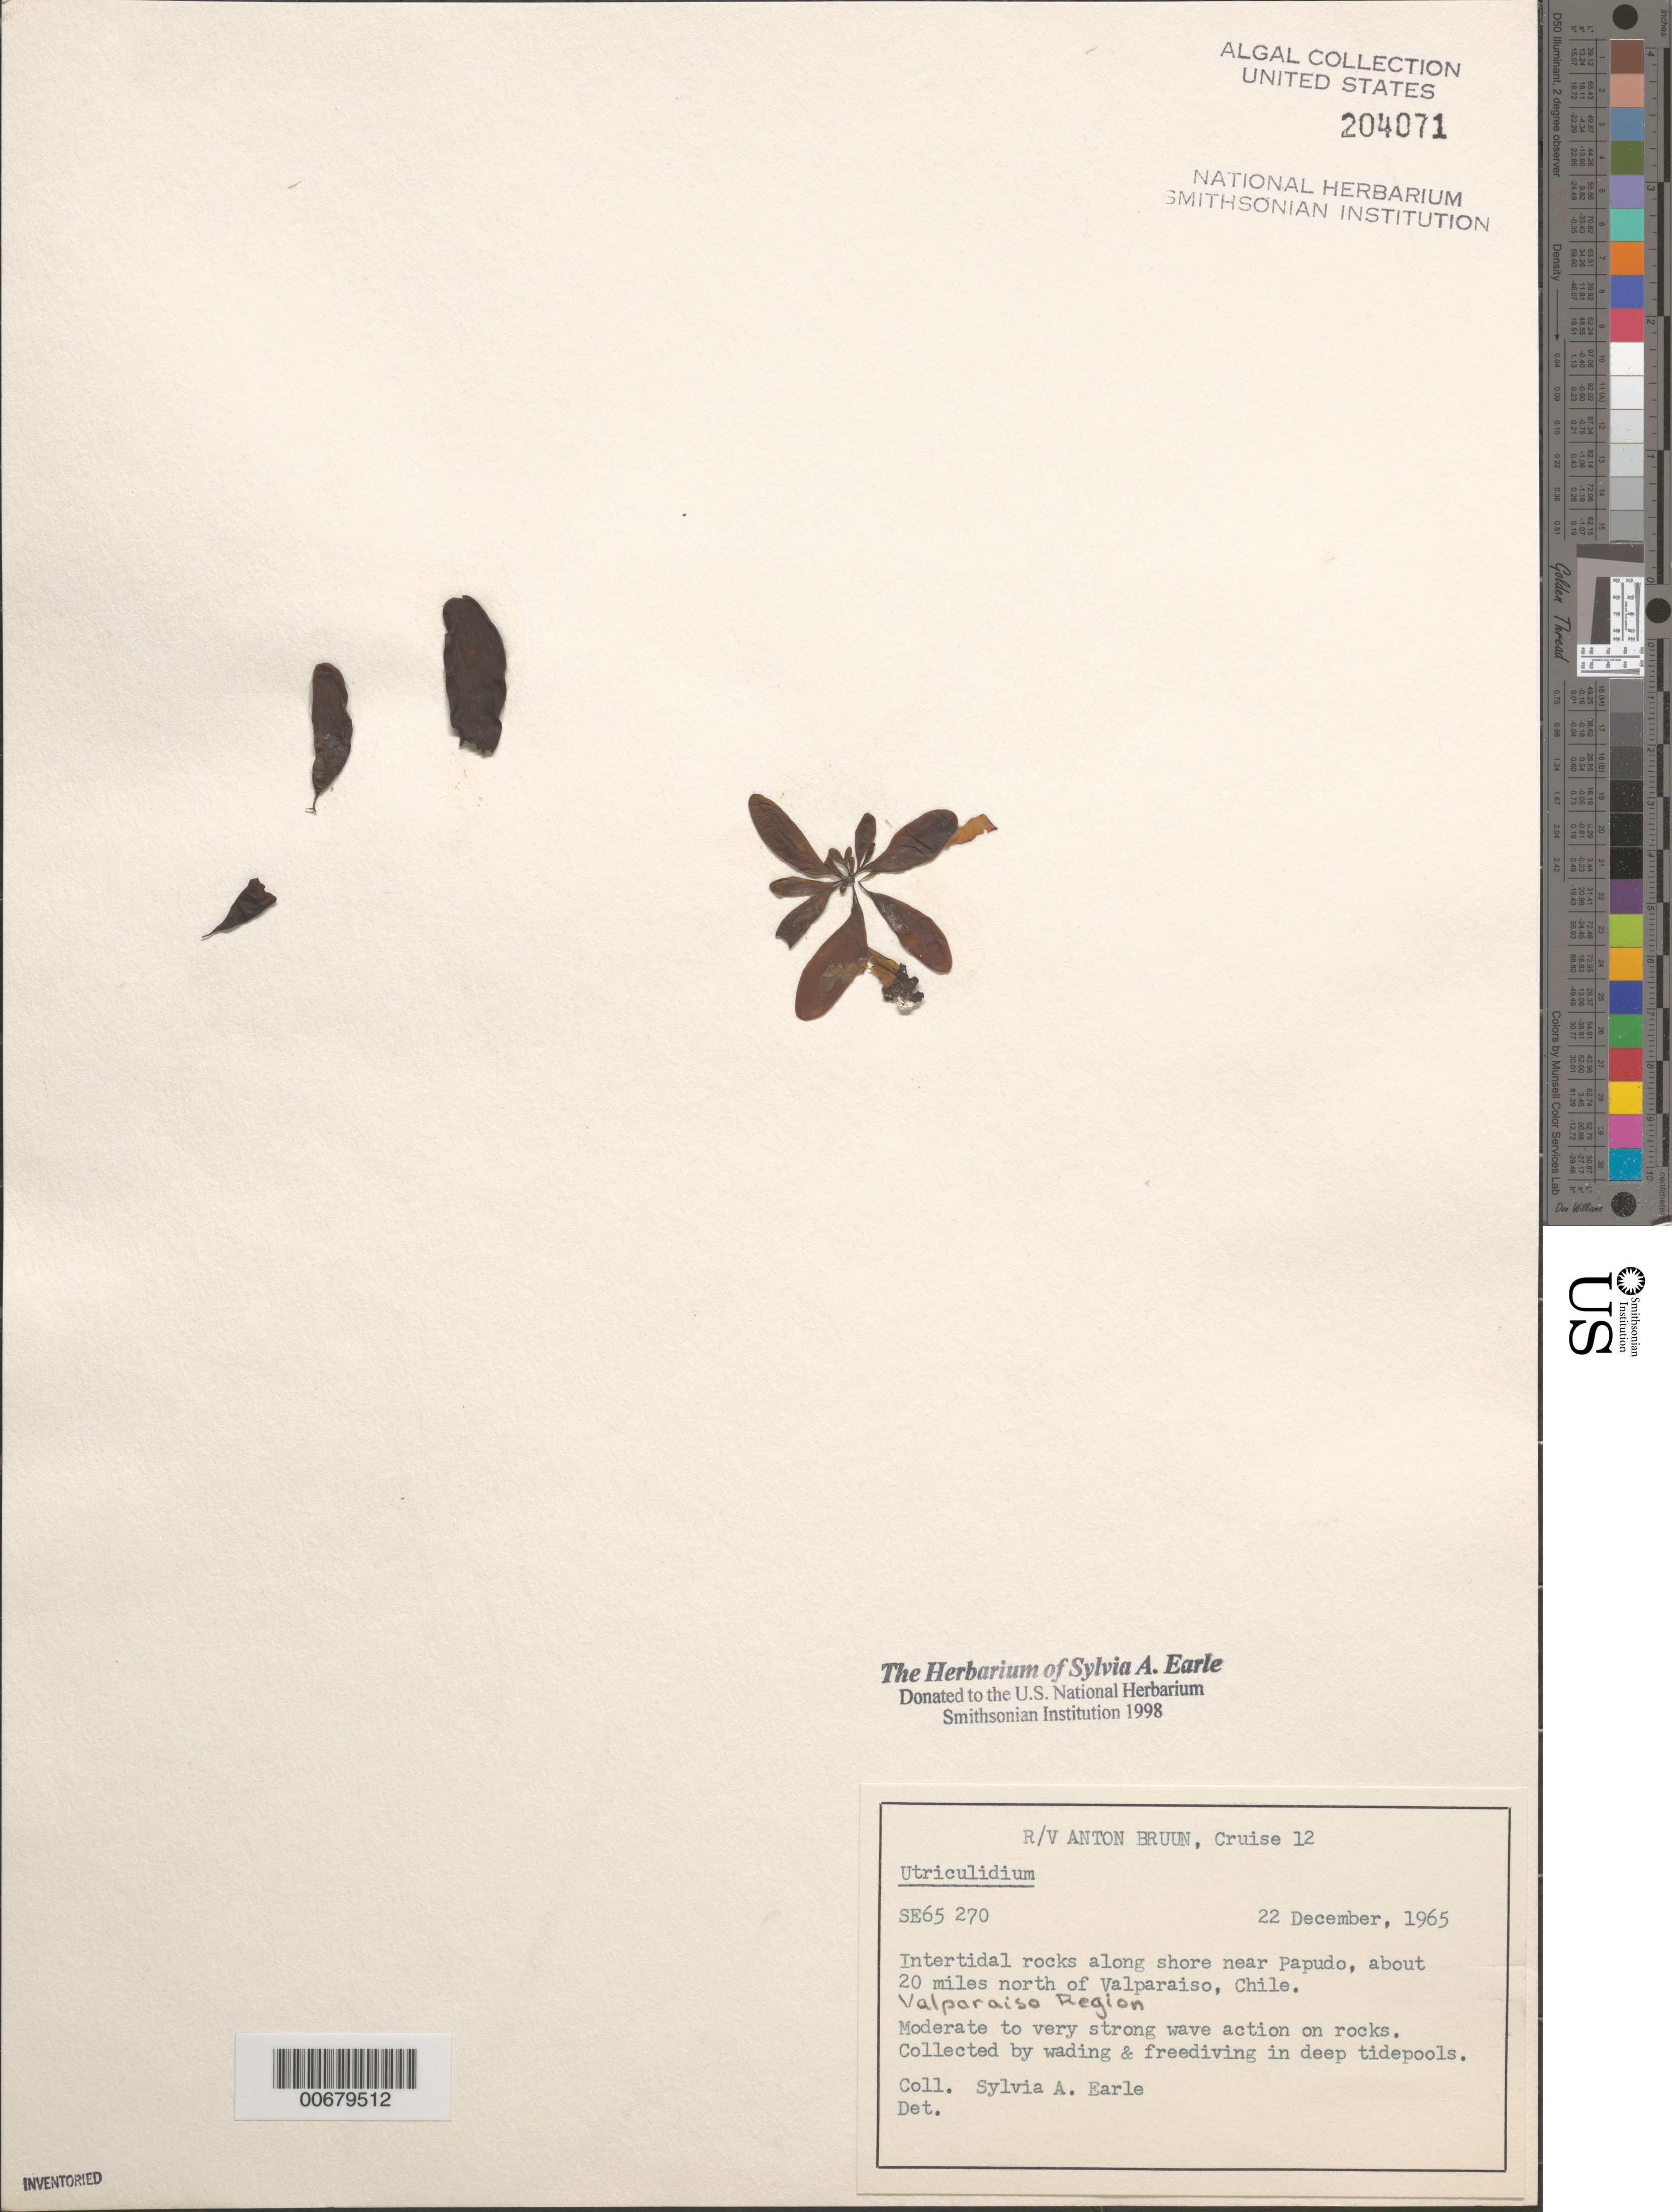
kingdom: Chromista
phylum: Ochrophyta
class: Phaeophyceae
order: Ectocarpales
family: Adenocystaceae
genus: Utriculidium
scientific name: Utriculidium sp.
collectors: S. A. Earle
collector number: SE 65270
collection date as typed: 22 Dec 1965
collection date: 1965-12-22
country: Chile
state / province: Valparaíso (V)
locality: Along shore near Papudo, ca.20 miles north of Valparaiso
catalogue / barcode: US 204071